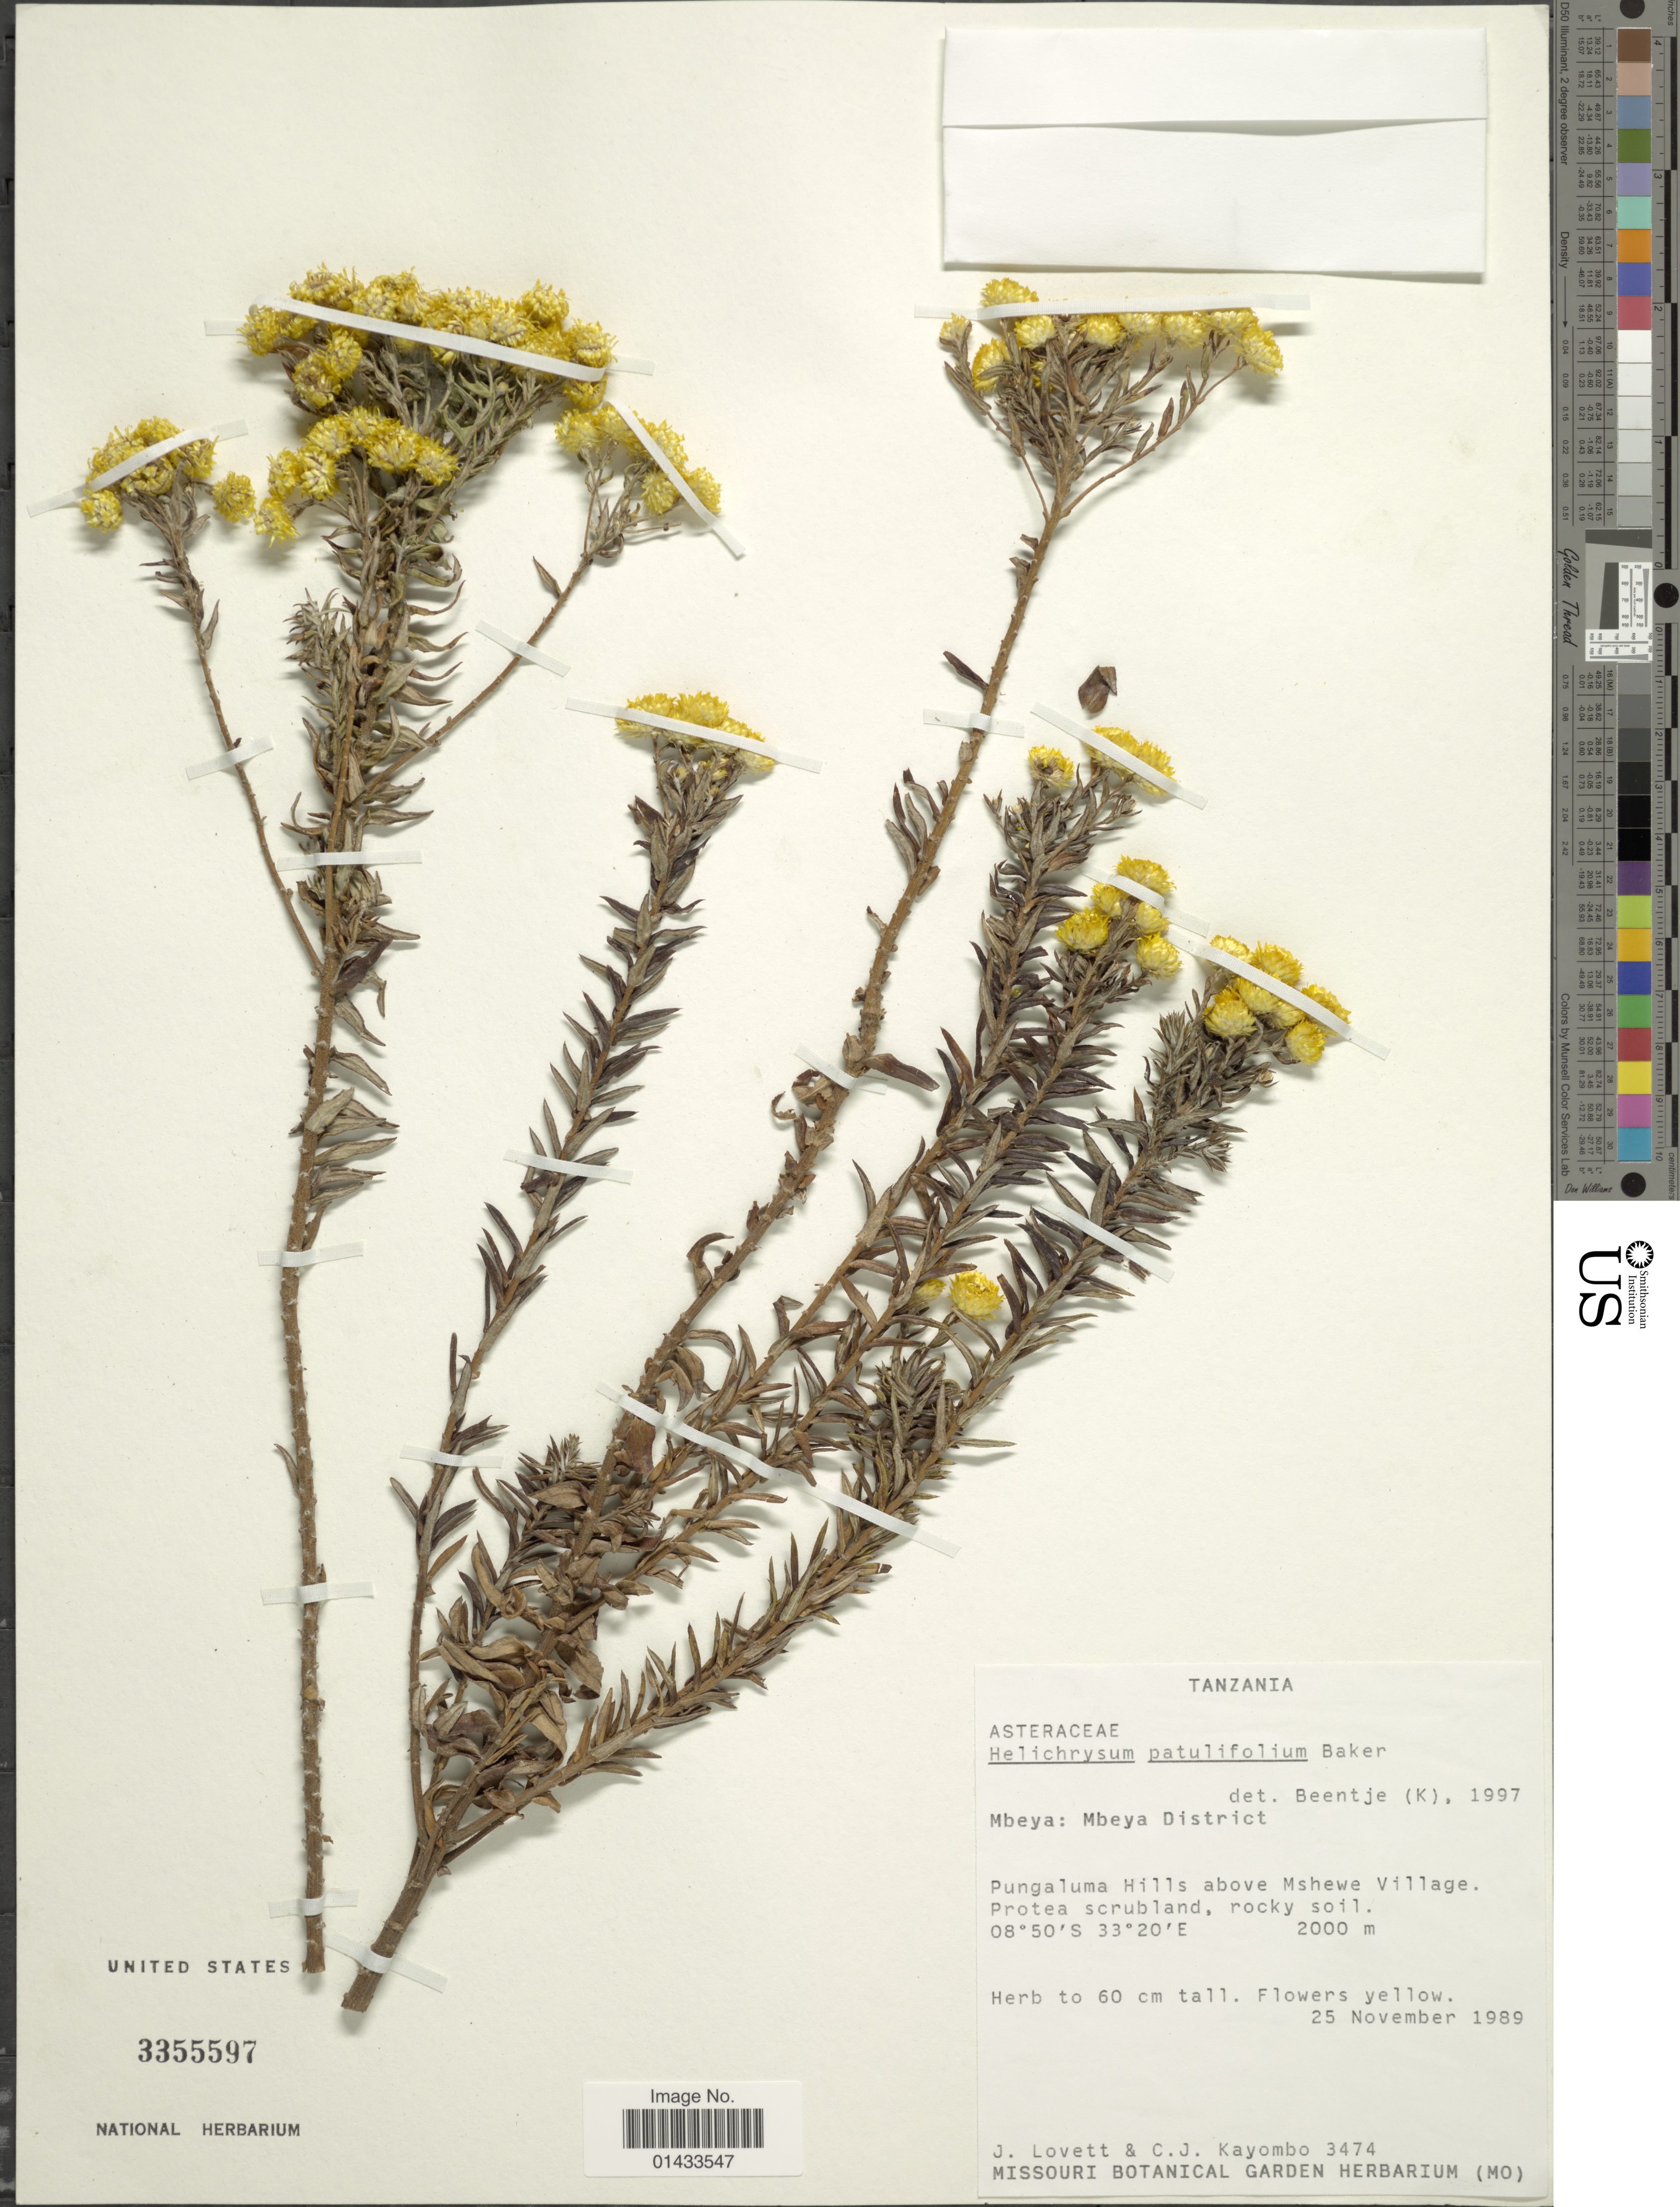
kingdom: Plantae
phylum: Tracheophyta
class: Magnoliopsida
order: Asterales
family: Asteraceae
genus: Helichrysum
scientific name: Helichrysum patulifolium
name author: Baker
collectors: J. Lovett & C. Kayombo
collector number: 3474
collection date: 1989-11-25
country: Tanzania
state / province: Mbeya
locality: Mbeya: Mbeya District, Pungaluma Hills above Mshewe Village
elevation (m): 2000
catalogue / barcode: US 3355597